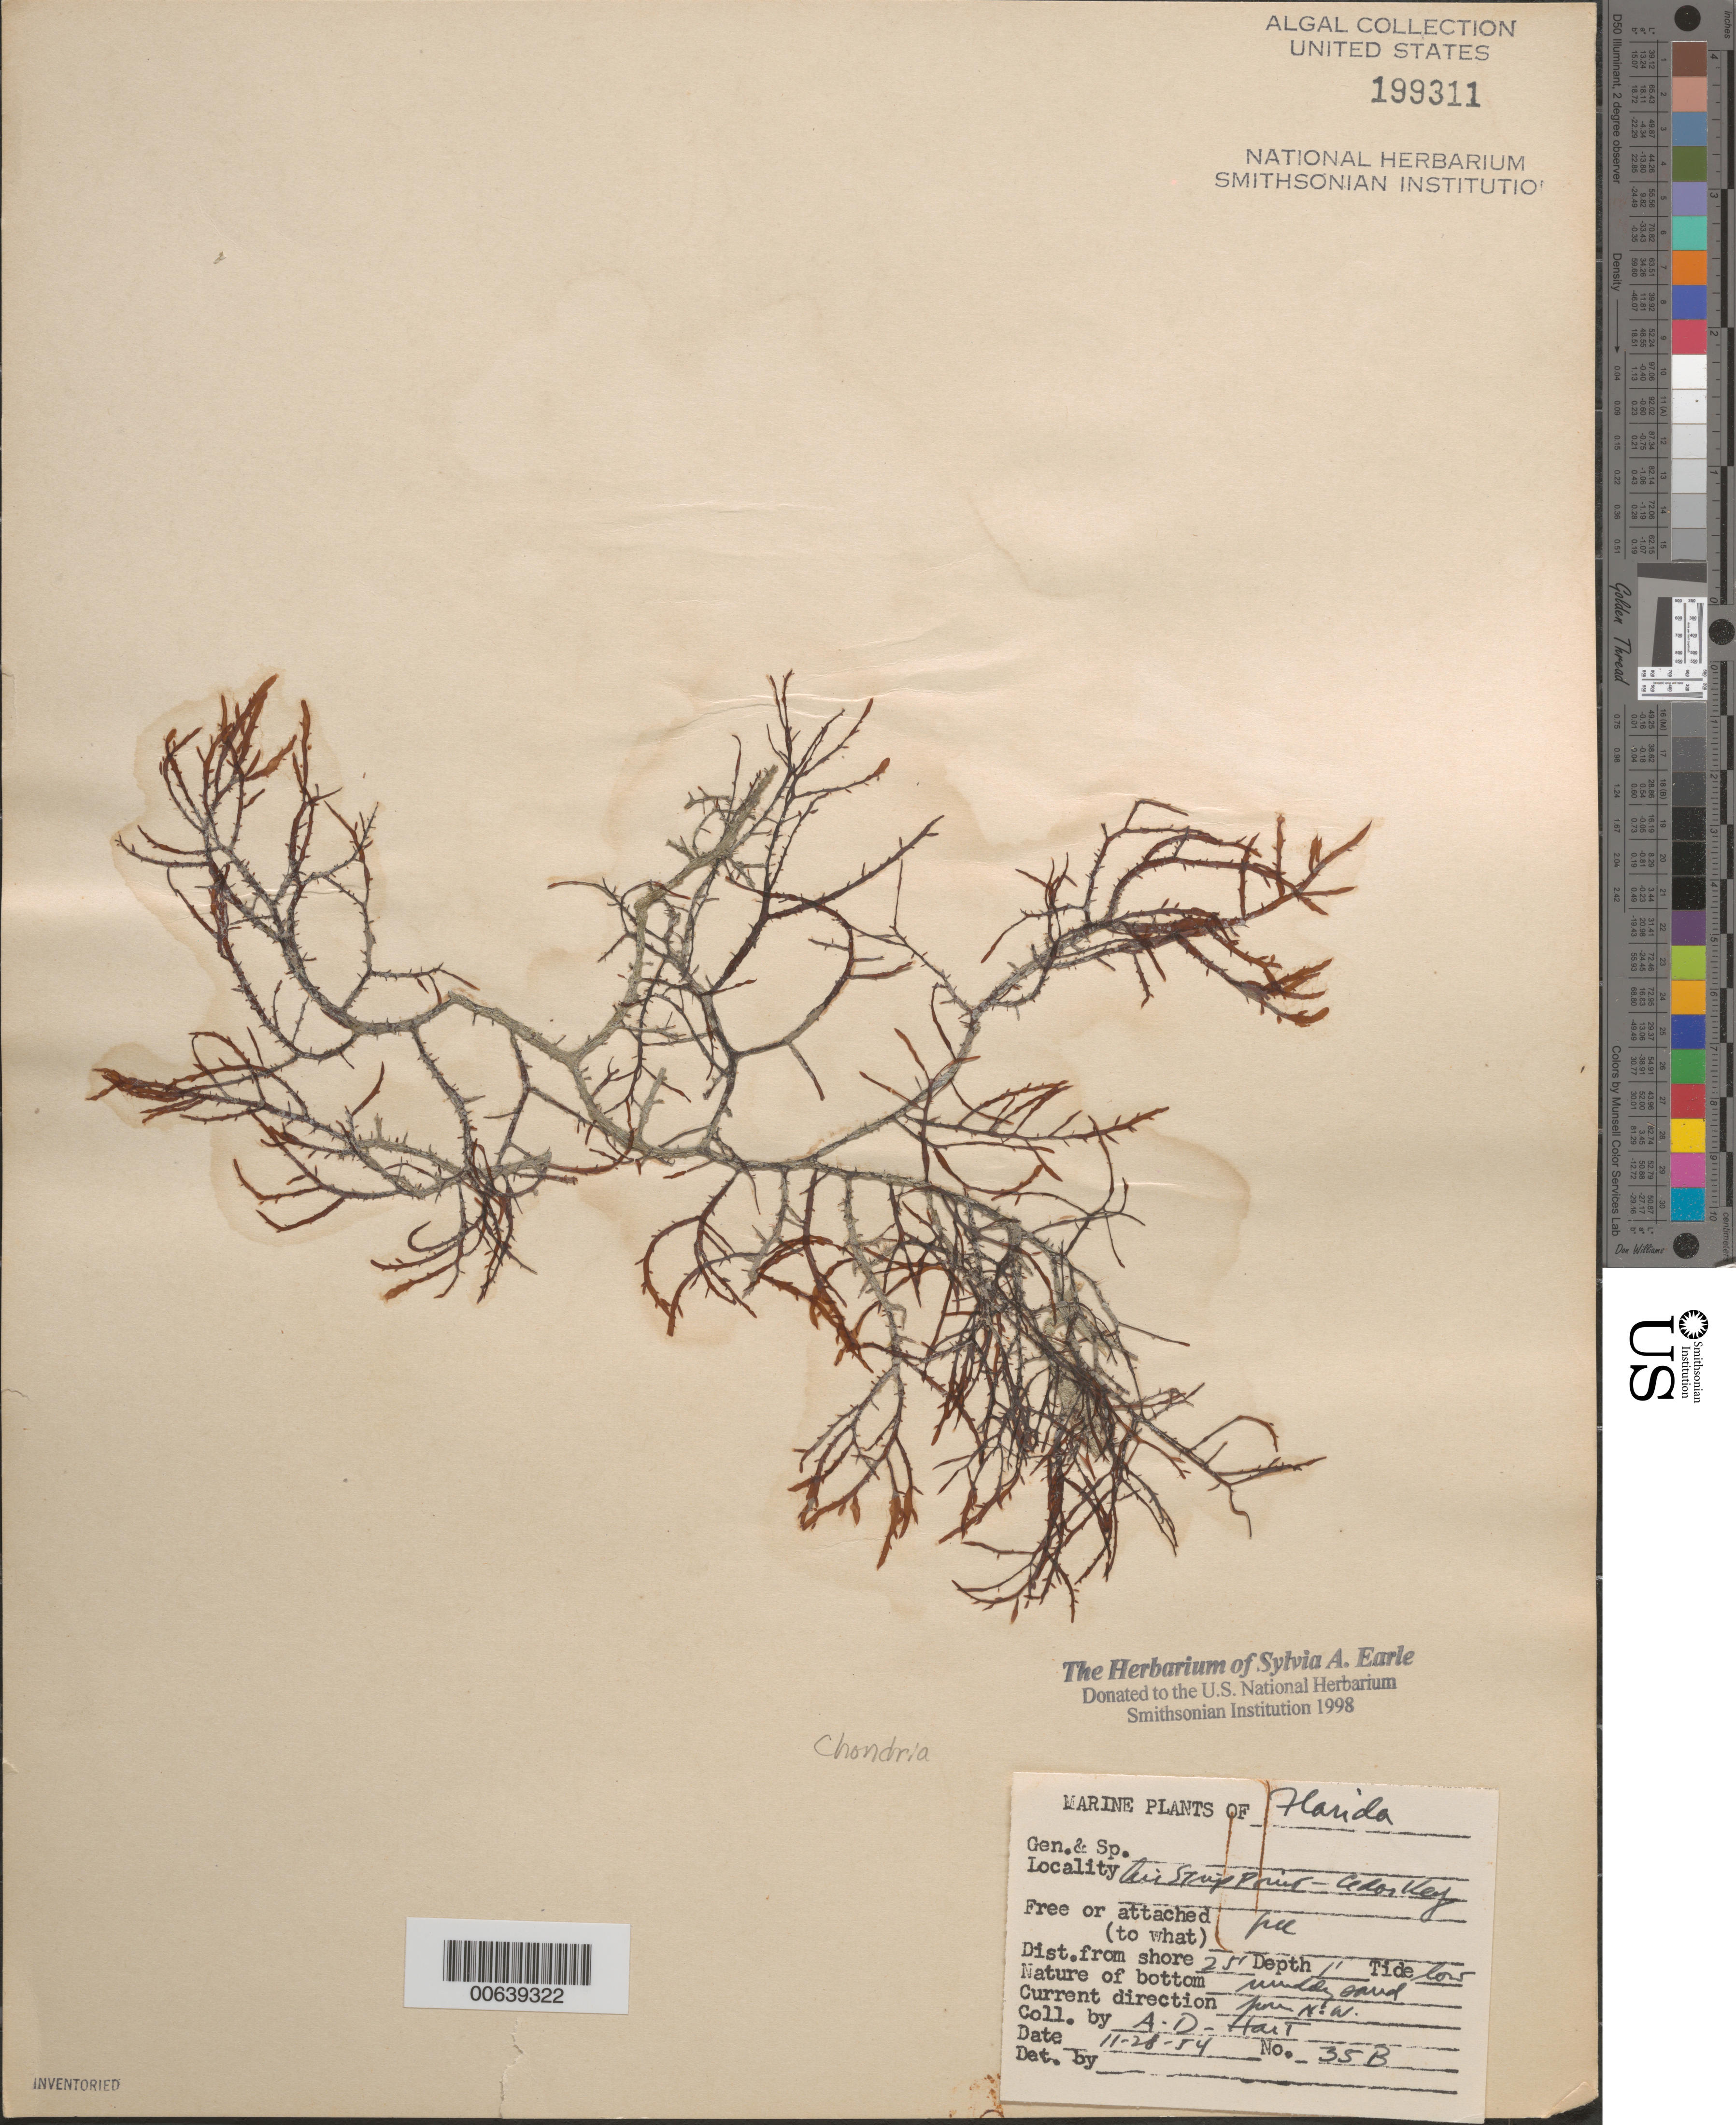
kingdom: Plantae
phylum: Rhodophyta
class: Florideophyceae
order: Ceramiales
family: Rhodomelaceae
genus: Chondria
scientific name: Chondria sp.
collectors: A. D. Hart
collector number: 35b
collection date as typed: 28 Nov 1954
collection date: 1954-11-28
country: United States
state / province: Florida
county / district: Levy County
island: Way Key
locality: Air Strip Point, Cedar Key (town)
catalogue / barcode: US 199311